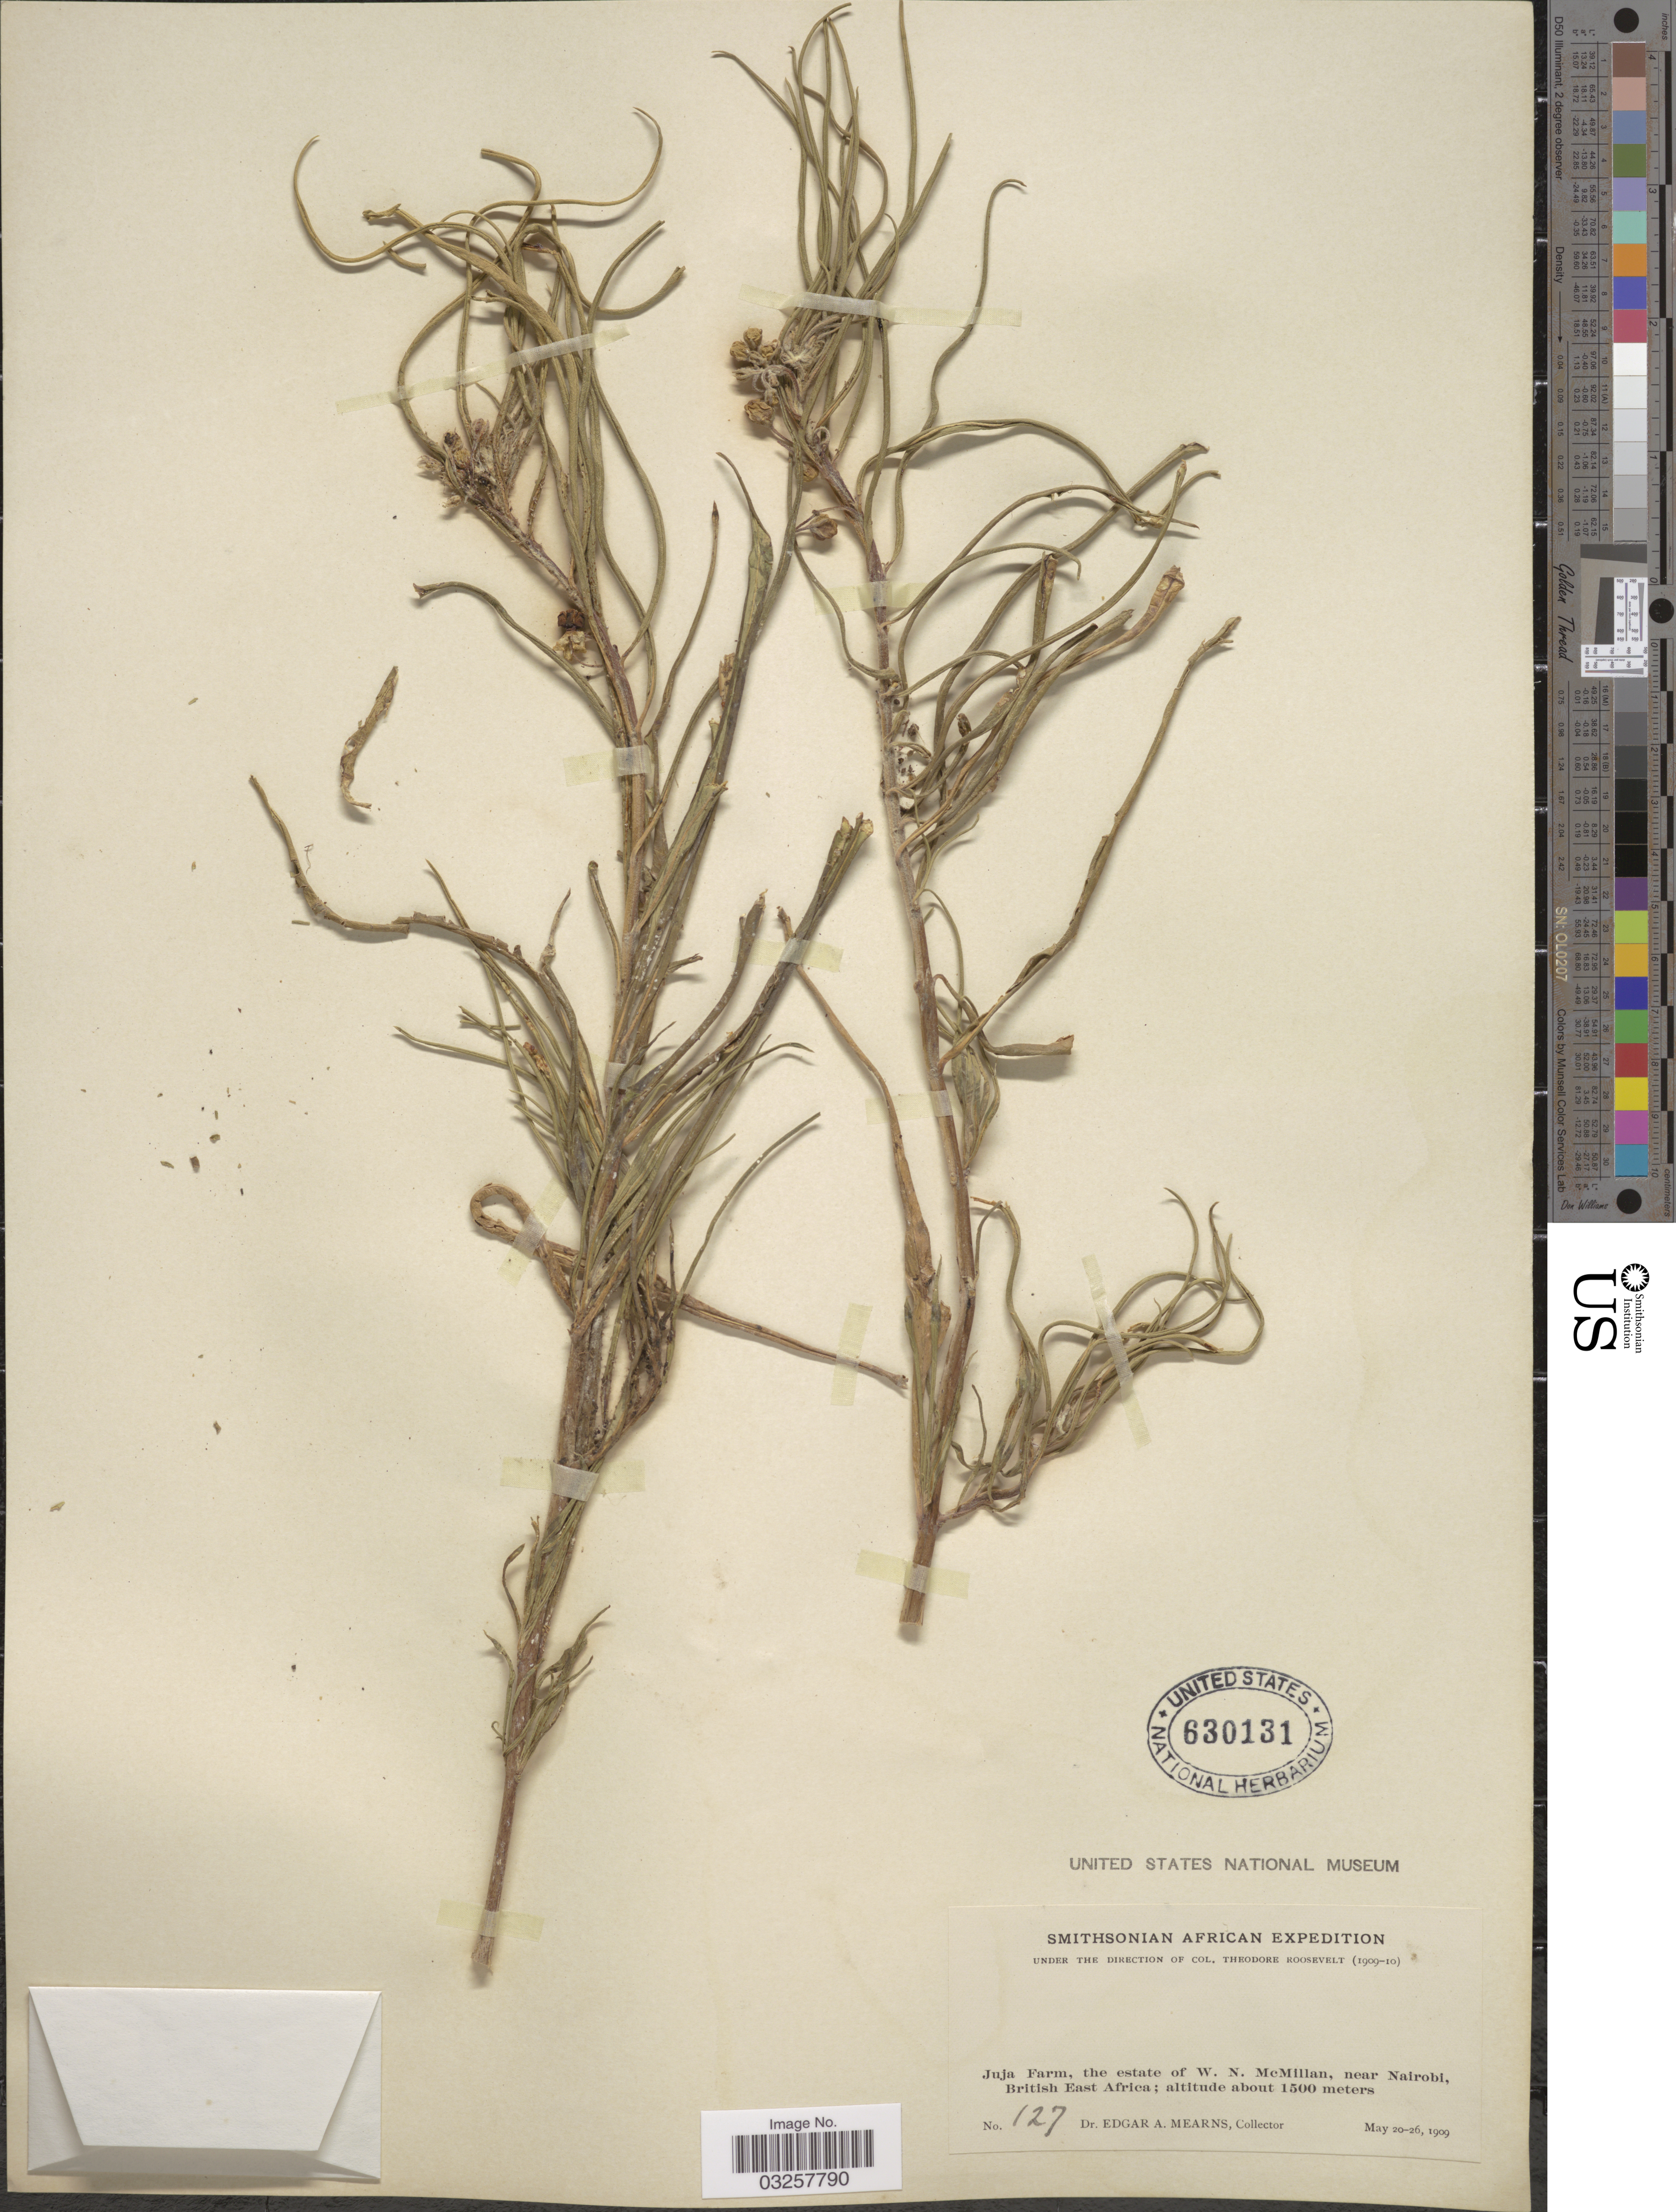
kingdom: Plantae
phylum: Tracheophyta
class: Magnoliopsida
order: Gentianales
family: Apocynaceae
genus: Asclepias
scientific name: Asclepias sp.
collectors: E. A. Mearns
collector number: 127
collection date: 1909-05-20/1909-05-26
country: Kenya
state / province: Nairobi Area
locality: Juja Farm, the estate of W. N. McMillan, near Nairobi, British East Africa.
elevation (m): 1500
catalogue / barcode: US 630131